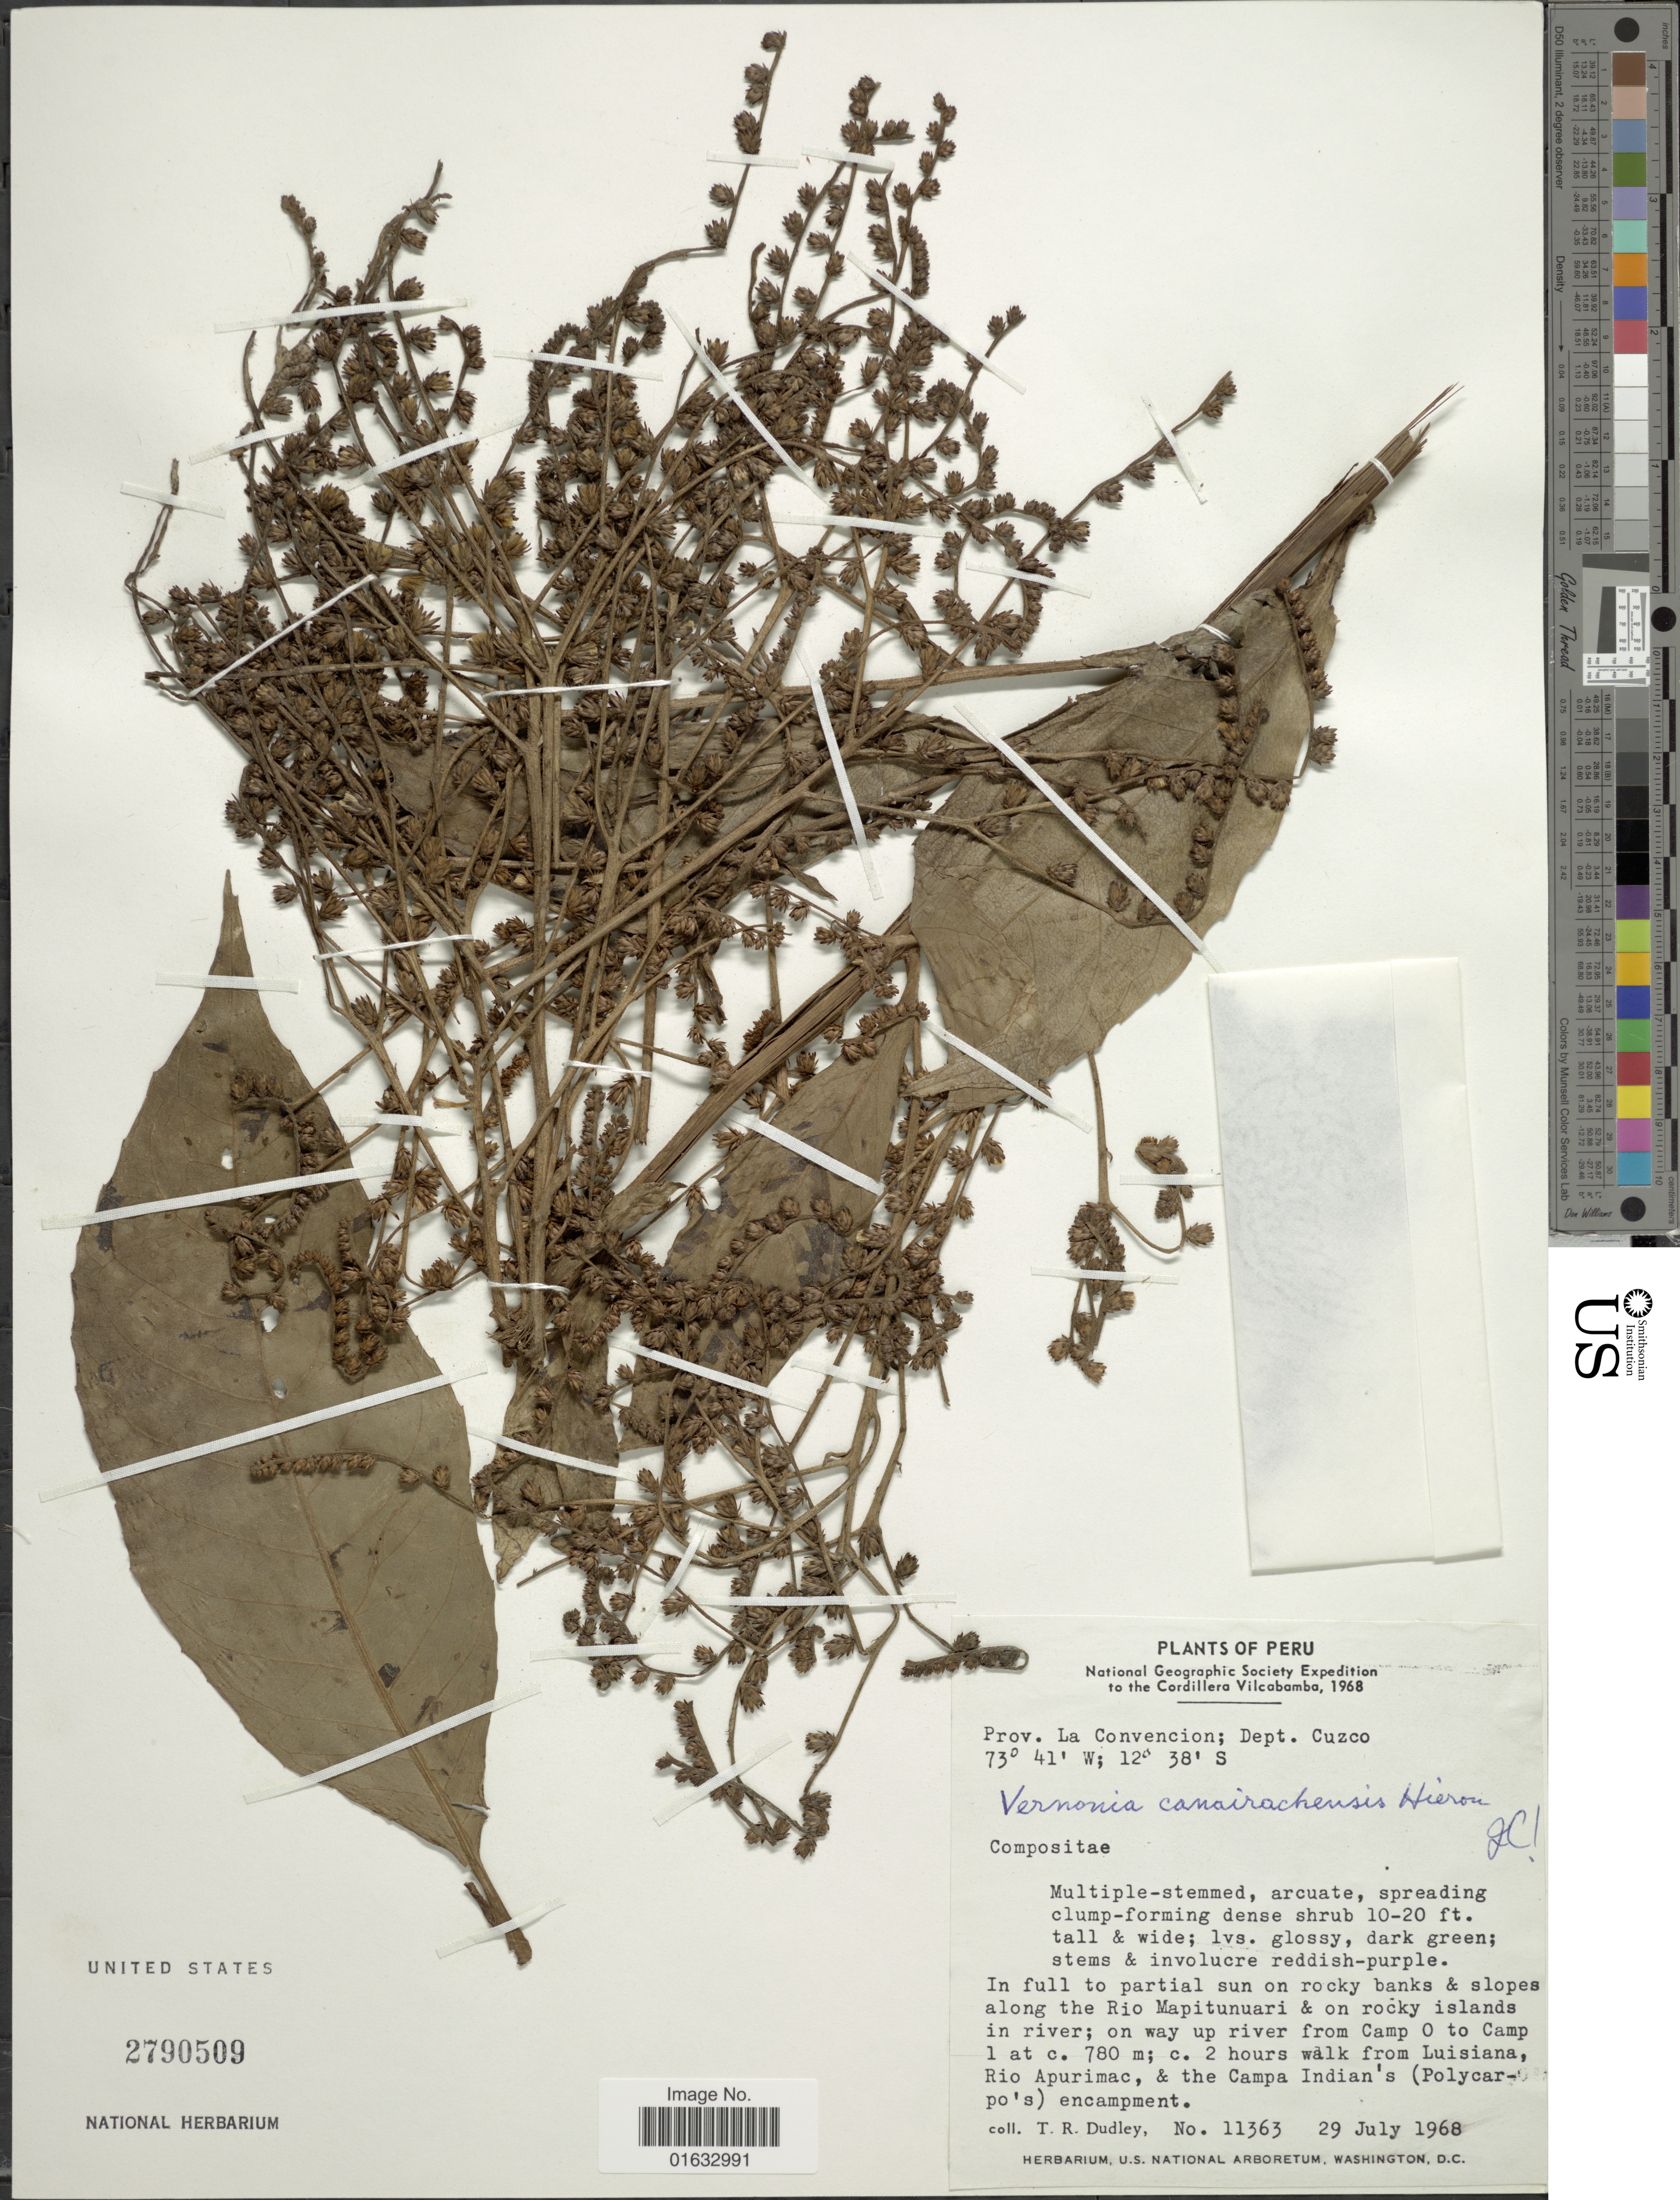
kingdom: Plantae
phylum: Tracheophyta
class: Magnoliopsida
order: Asterales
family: Asteraceae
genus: Eirmocephala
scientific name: Eirmocephala cainarachiensis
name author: (Hieron.) H. Rob.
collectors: T. R. Dudley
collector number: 11363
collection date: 1968-07-29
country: Peru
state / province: Cusco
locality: Peru, Prov. La Convencion; Dept. Cuzco. along the Rio Mapitunuari & on rocky islands in river; on way up river from Camp 0 to camp 1, c. 2 hours walk from Luisiana, Rio Apurimac, & the Campa Indian's (Polycar-po's) encampment.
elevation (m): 780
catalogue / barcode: US 2790509